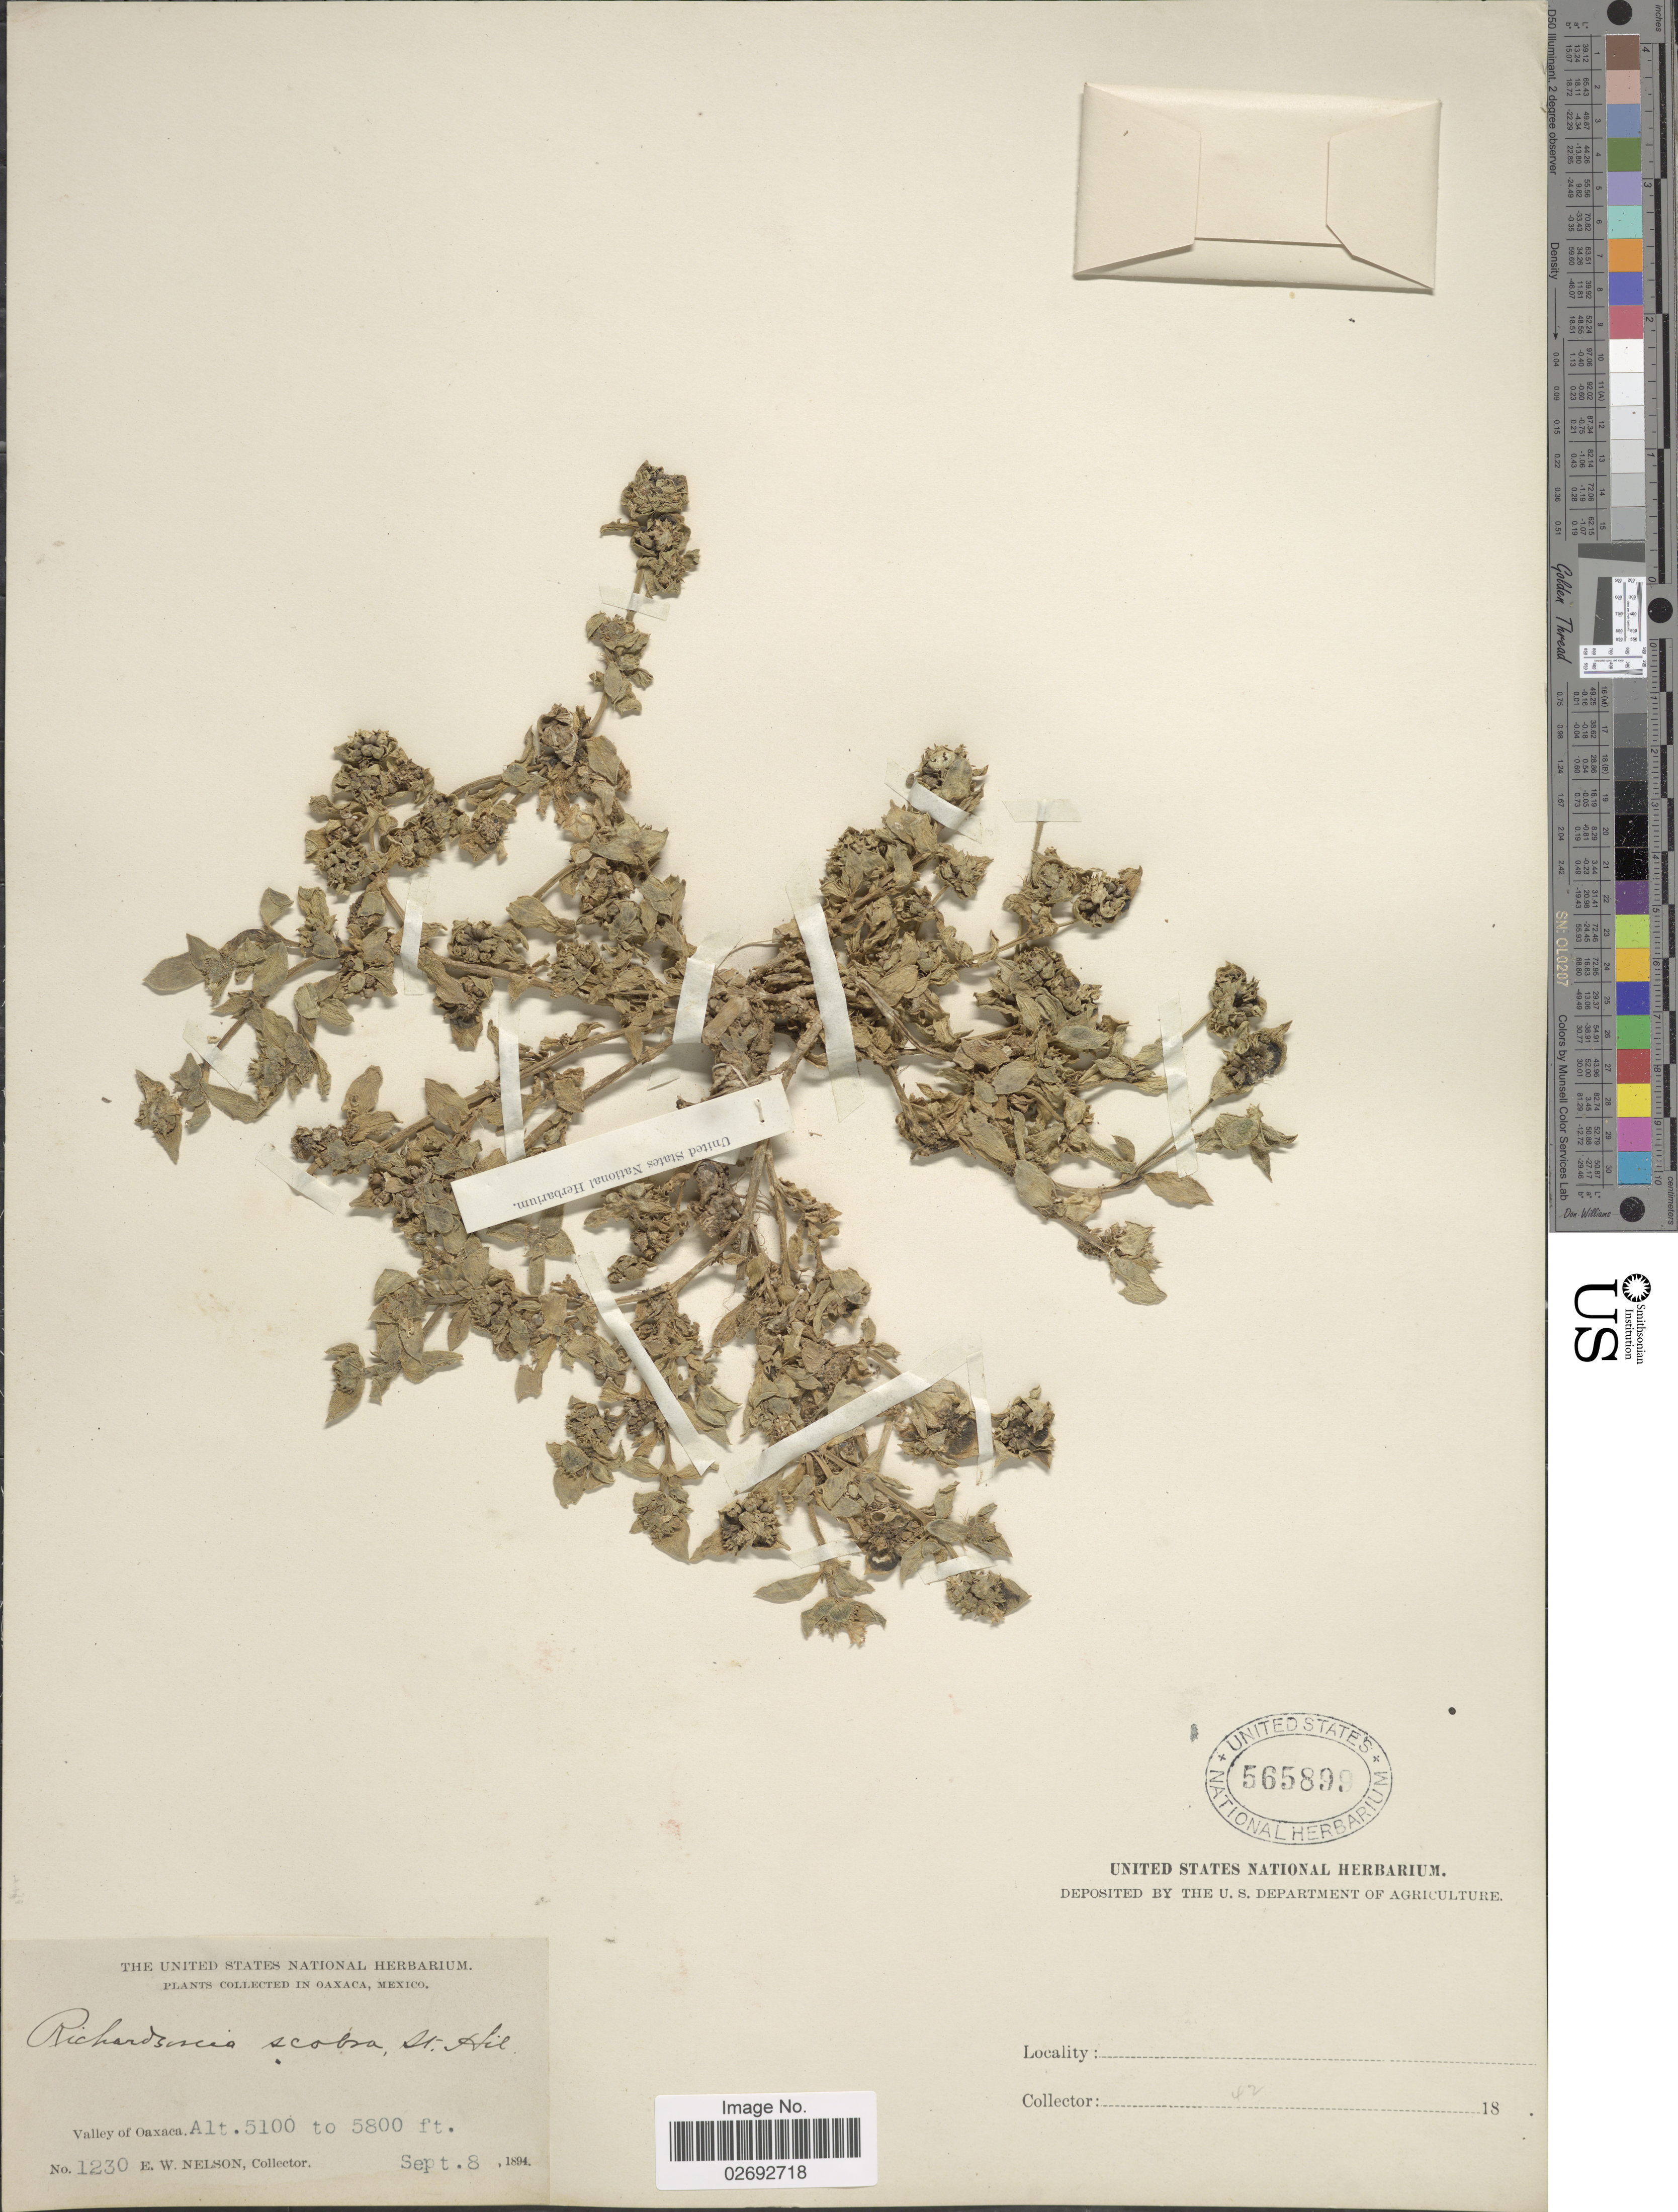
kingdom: Plantae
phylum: Tracheophyta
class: Magnoliopsida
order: Gentianales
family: Rubiaceae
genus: Richardia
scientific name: Richardia scabra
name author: L.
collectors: E. W. Nelson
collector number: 1230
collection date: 1894-09-08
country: Mexico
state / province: Oaxaca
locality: Valley of Oaxaca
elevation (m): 1554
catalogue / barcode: US 565899